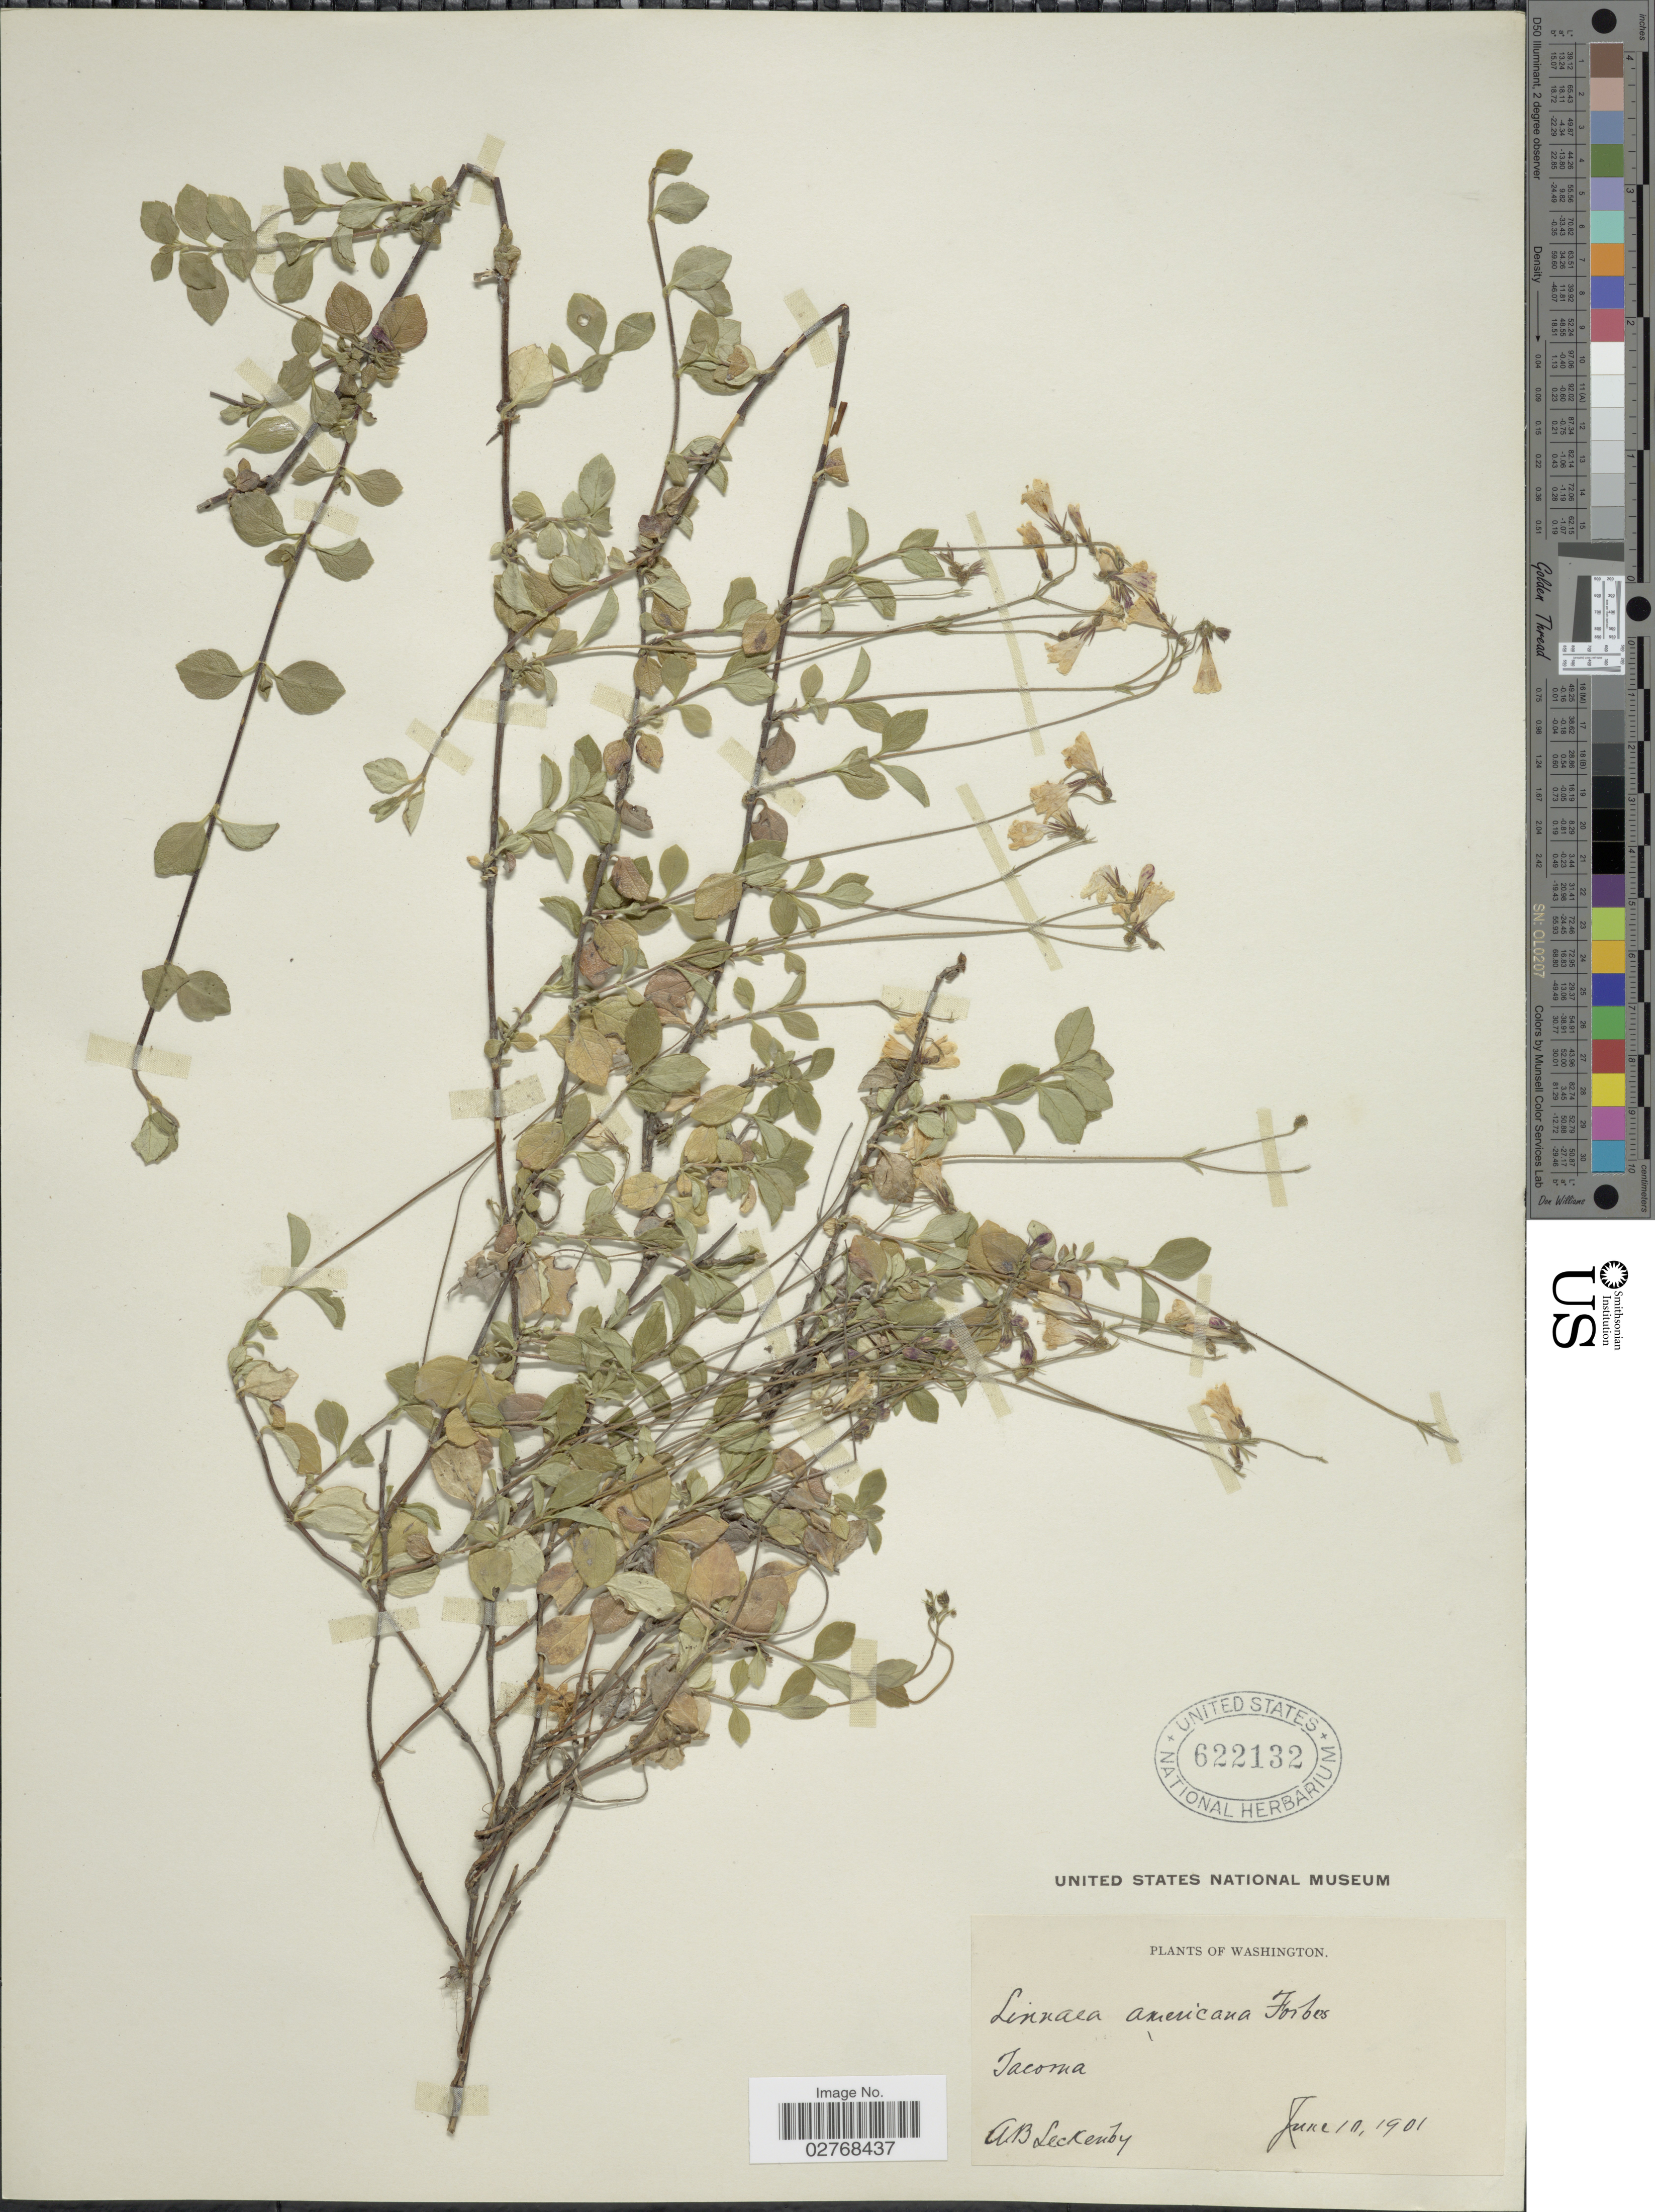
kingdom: Plantae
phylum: Tracheophyta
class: Magnoliopsida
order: Dipsacales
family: Caprifoliaceae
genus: Linnaea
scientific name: Linnaea borealis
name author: L.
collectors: A. Leckenby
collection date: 1901-06-10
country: United States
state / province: Washington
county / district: Pierce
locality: Tacoma.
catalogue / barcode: US 622132